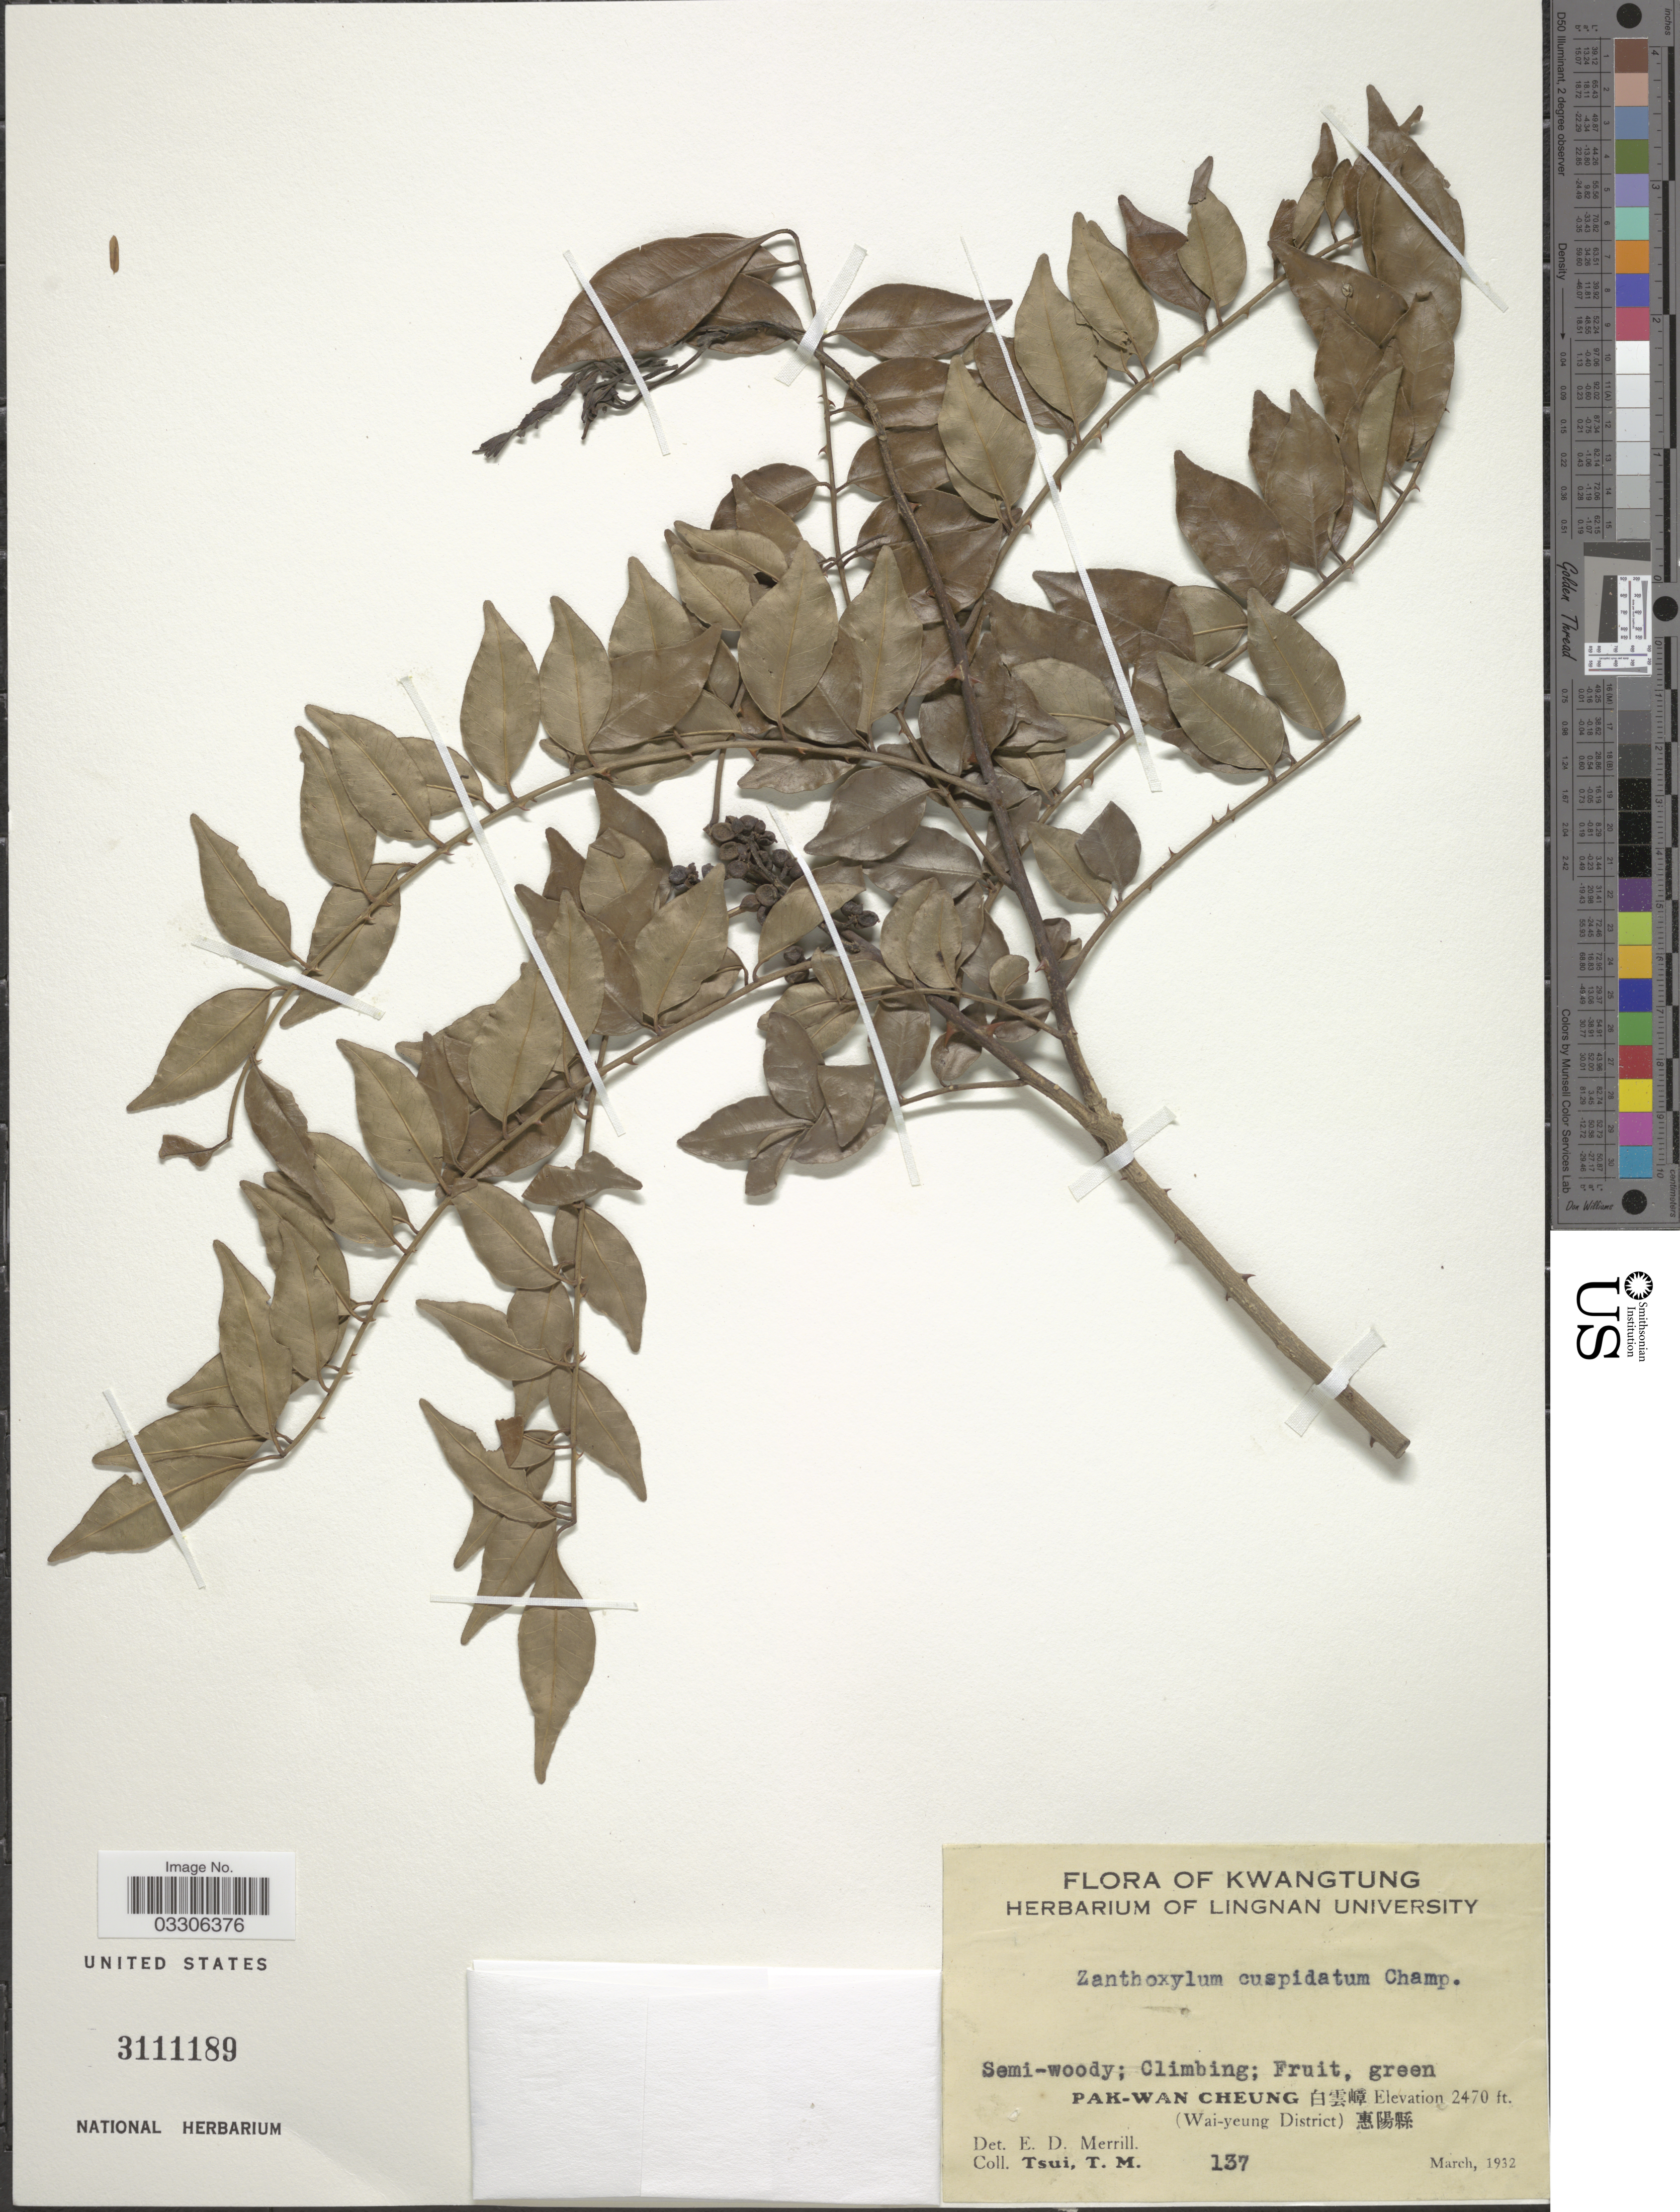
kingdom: Plantae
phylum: Tracheophyta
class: Magnoliopsida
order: Sapindales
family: Rutaceae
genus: Zanthoxylum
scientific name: Zanthoxylum scandens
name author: Blume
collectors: T. Tsui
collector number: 137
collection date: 1932-03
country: China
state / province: Guangdong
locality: Kwangtung. Pak-wan Cheung X. (Wai-yeung District) X.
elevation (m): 753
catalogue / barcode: US 3111189